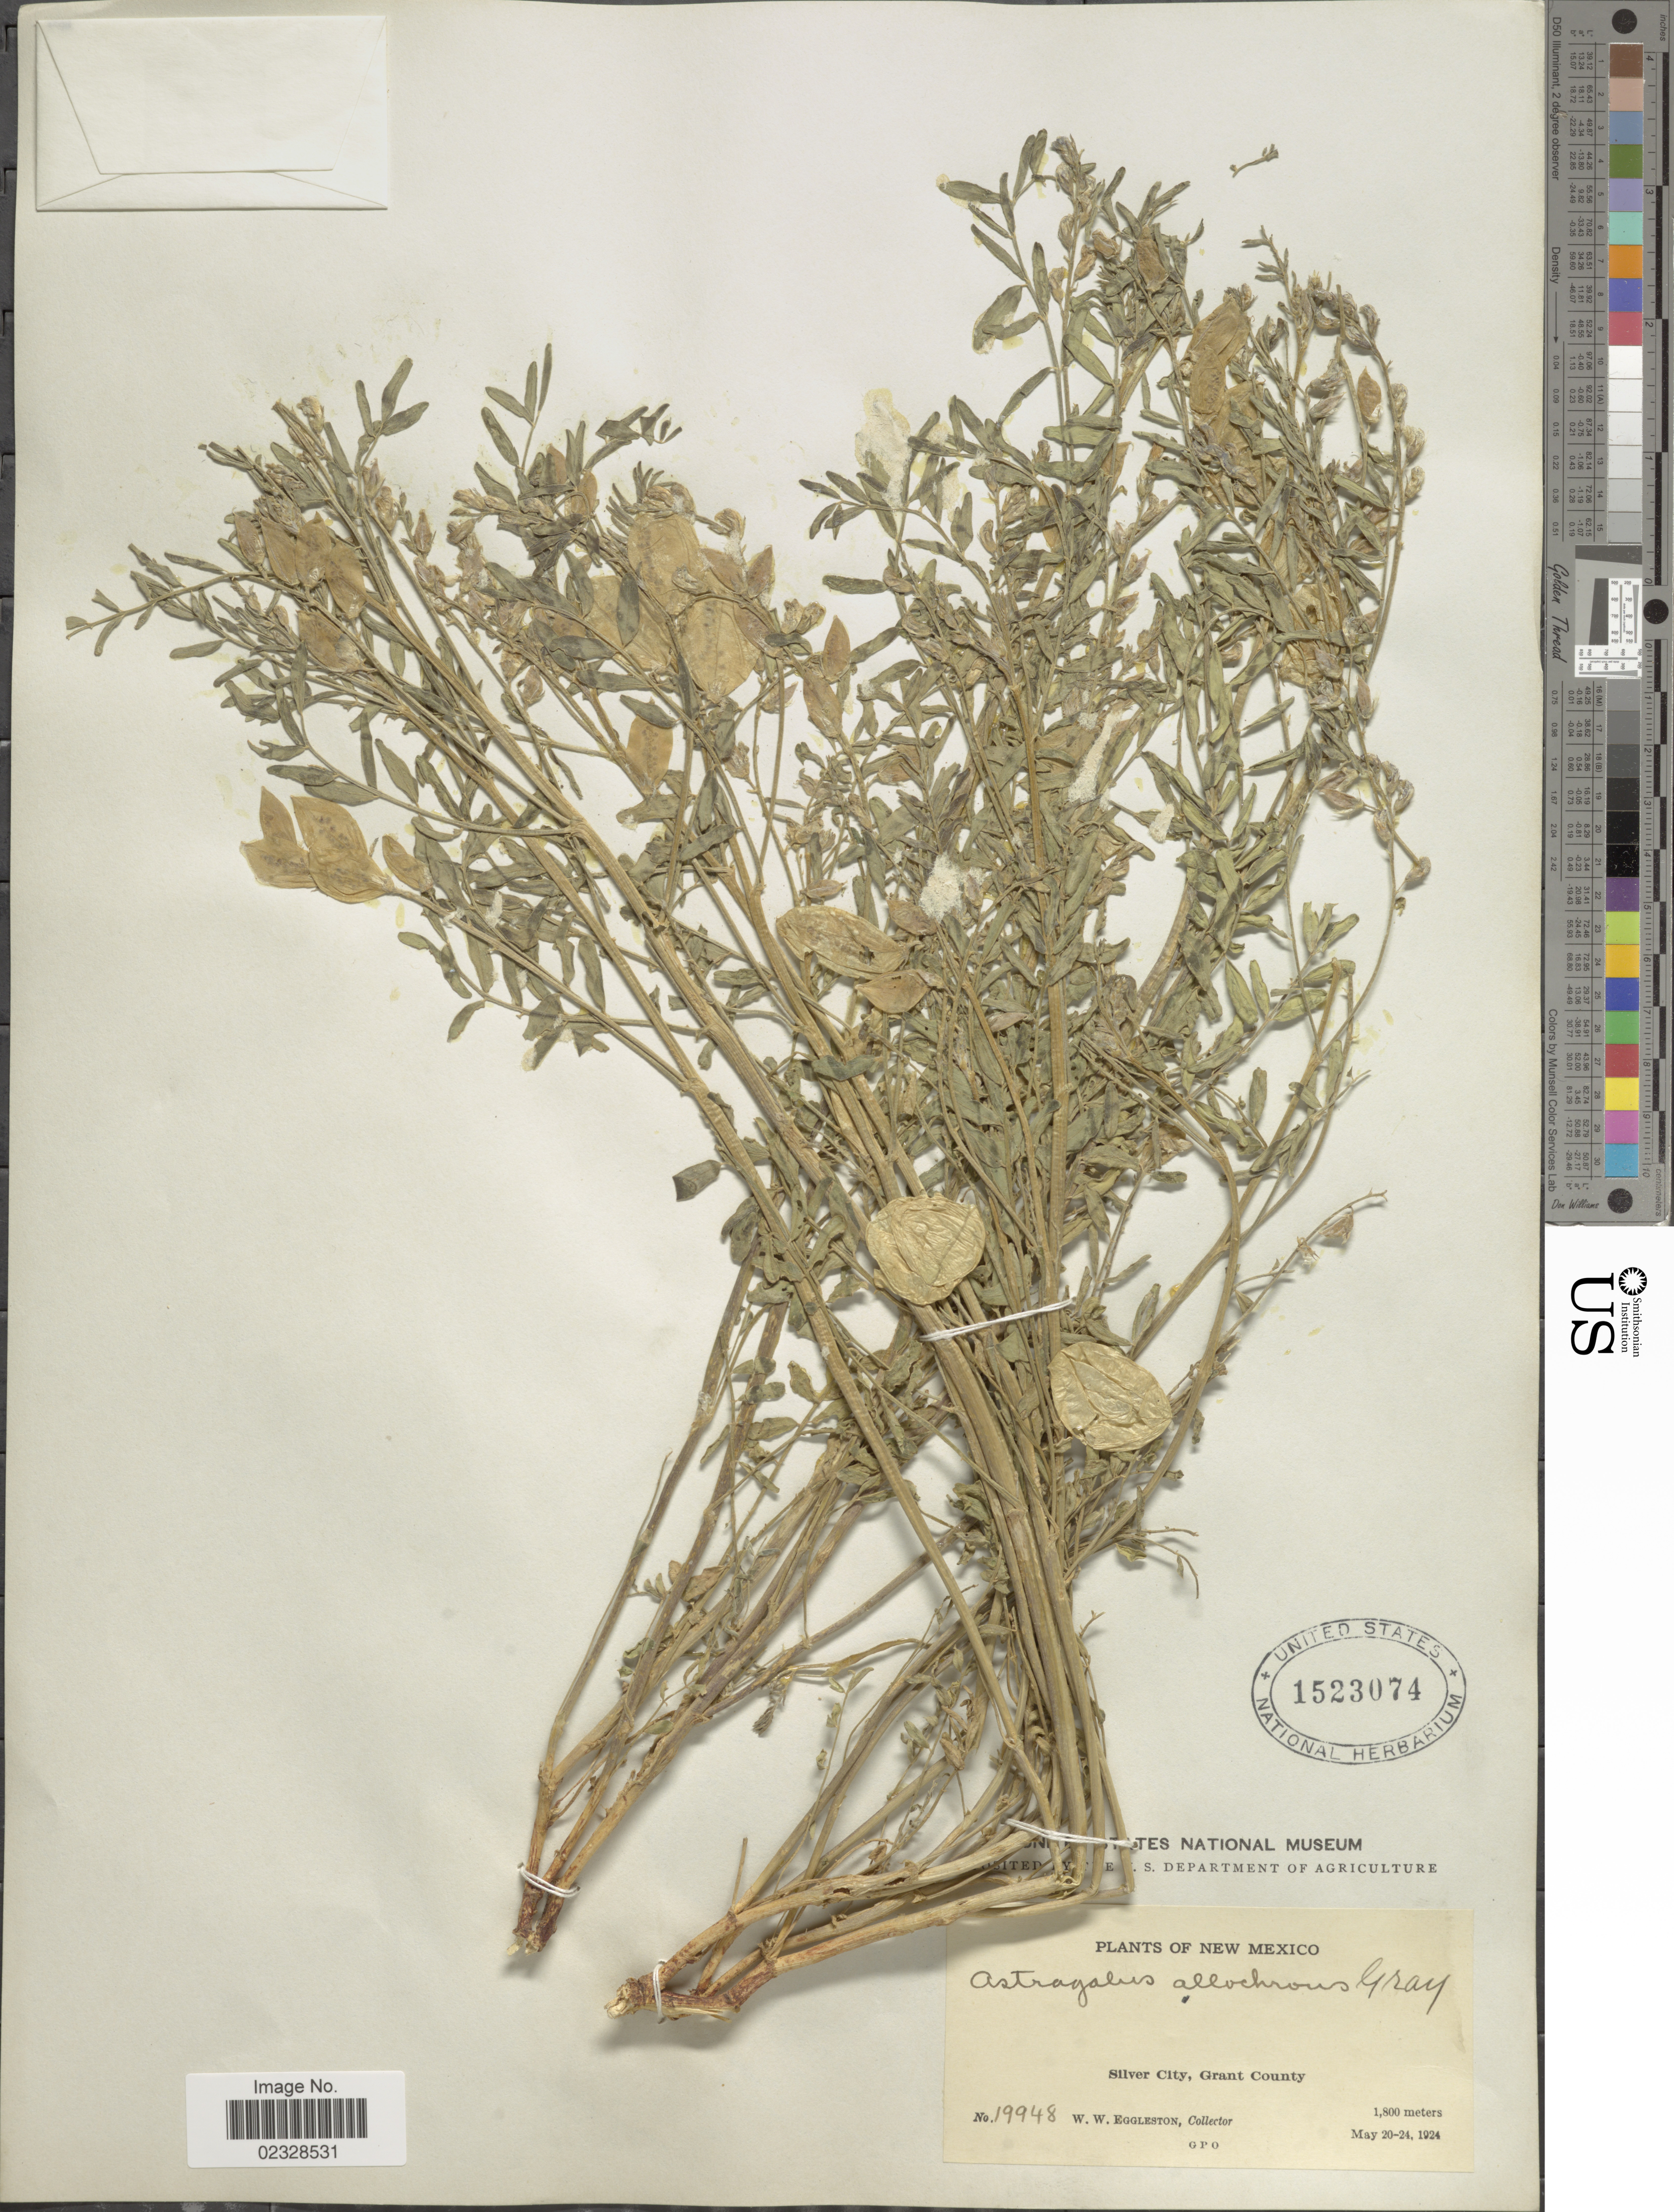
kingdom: Plantae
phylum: Tracheophyta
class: Magnoliopsida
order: Fabales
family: Fabaceae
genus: Astragalus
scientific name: Astragalus allochrous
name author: A. Gray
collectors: W. W. Eggleston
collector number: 19948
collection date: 1924-05-20/1924-05-24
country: United States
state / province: New Mexico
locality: Silver City, Grant County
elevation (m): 1800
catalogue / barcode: US 1523074